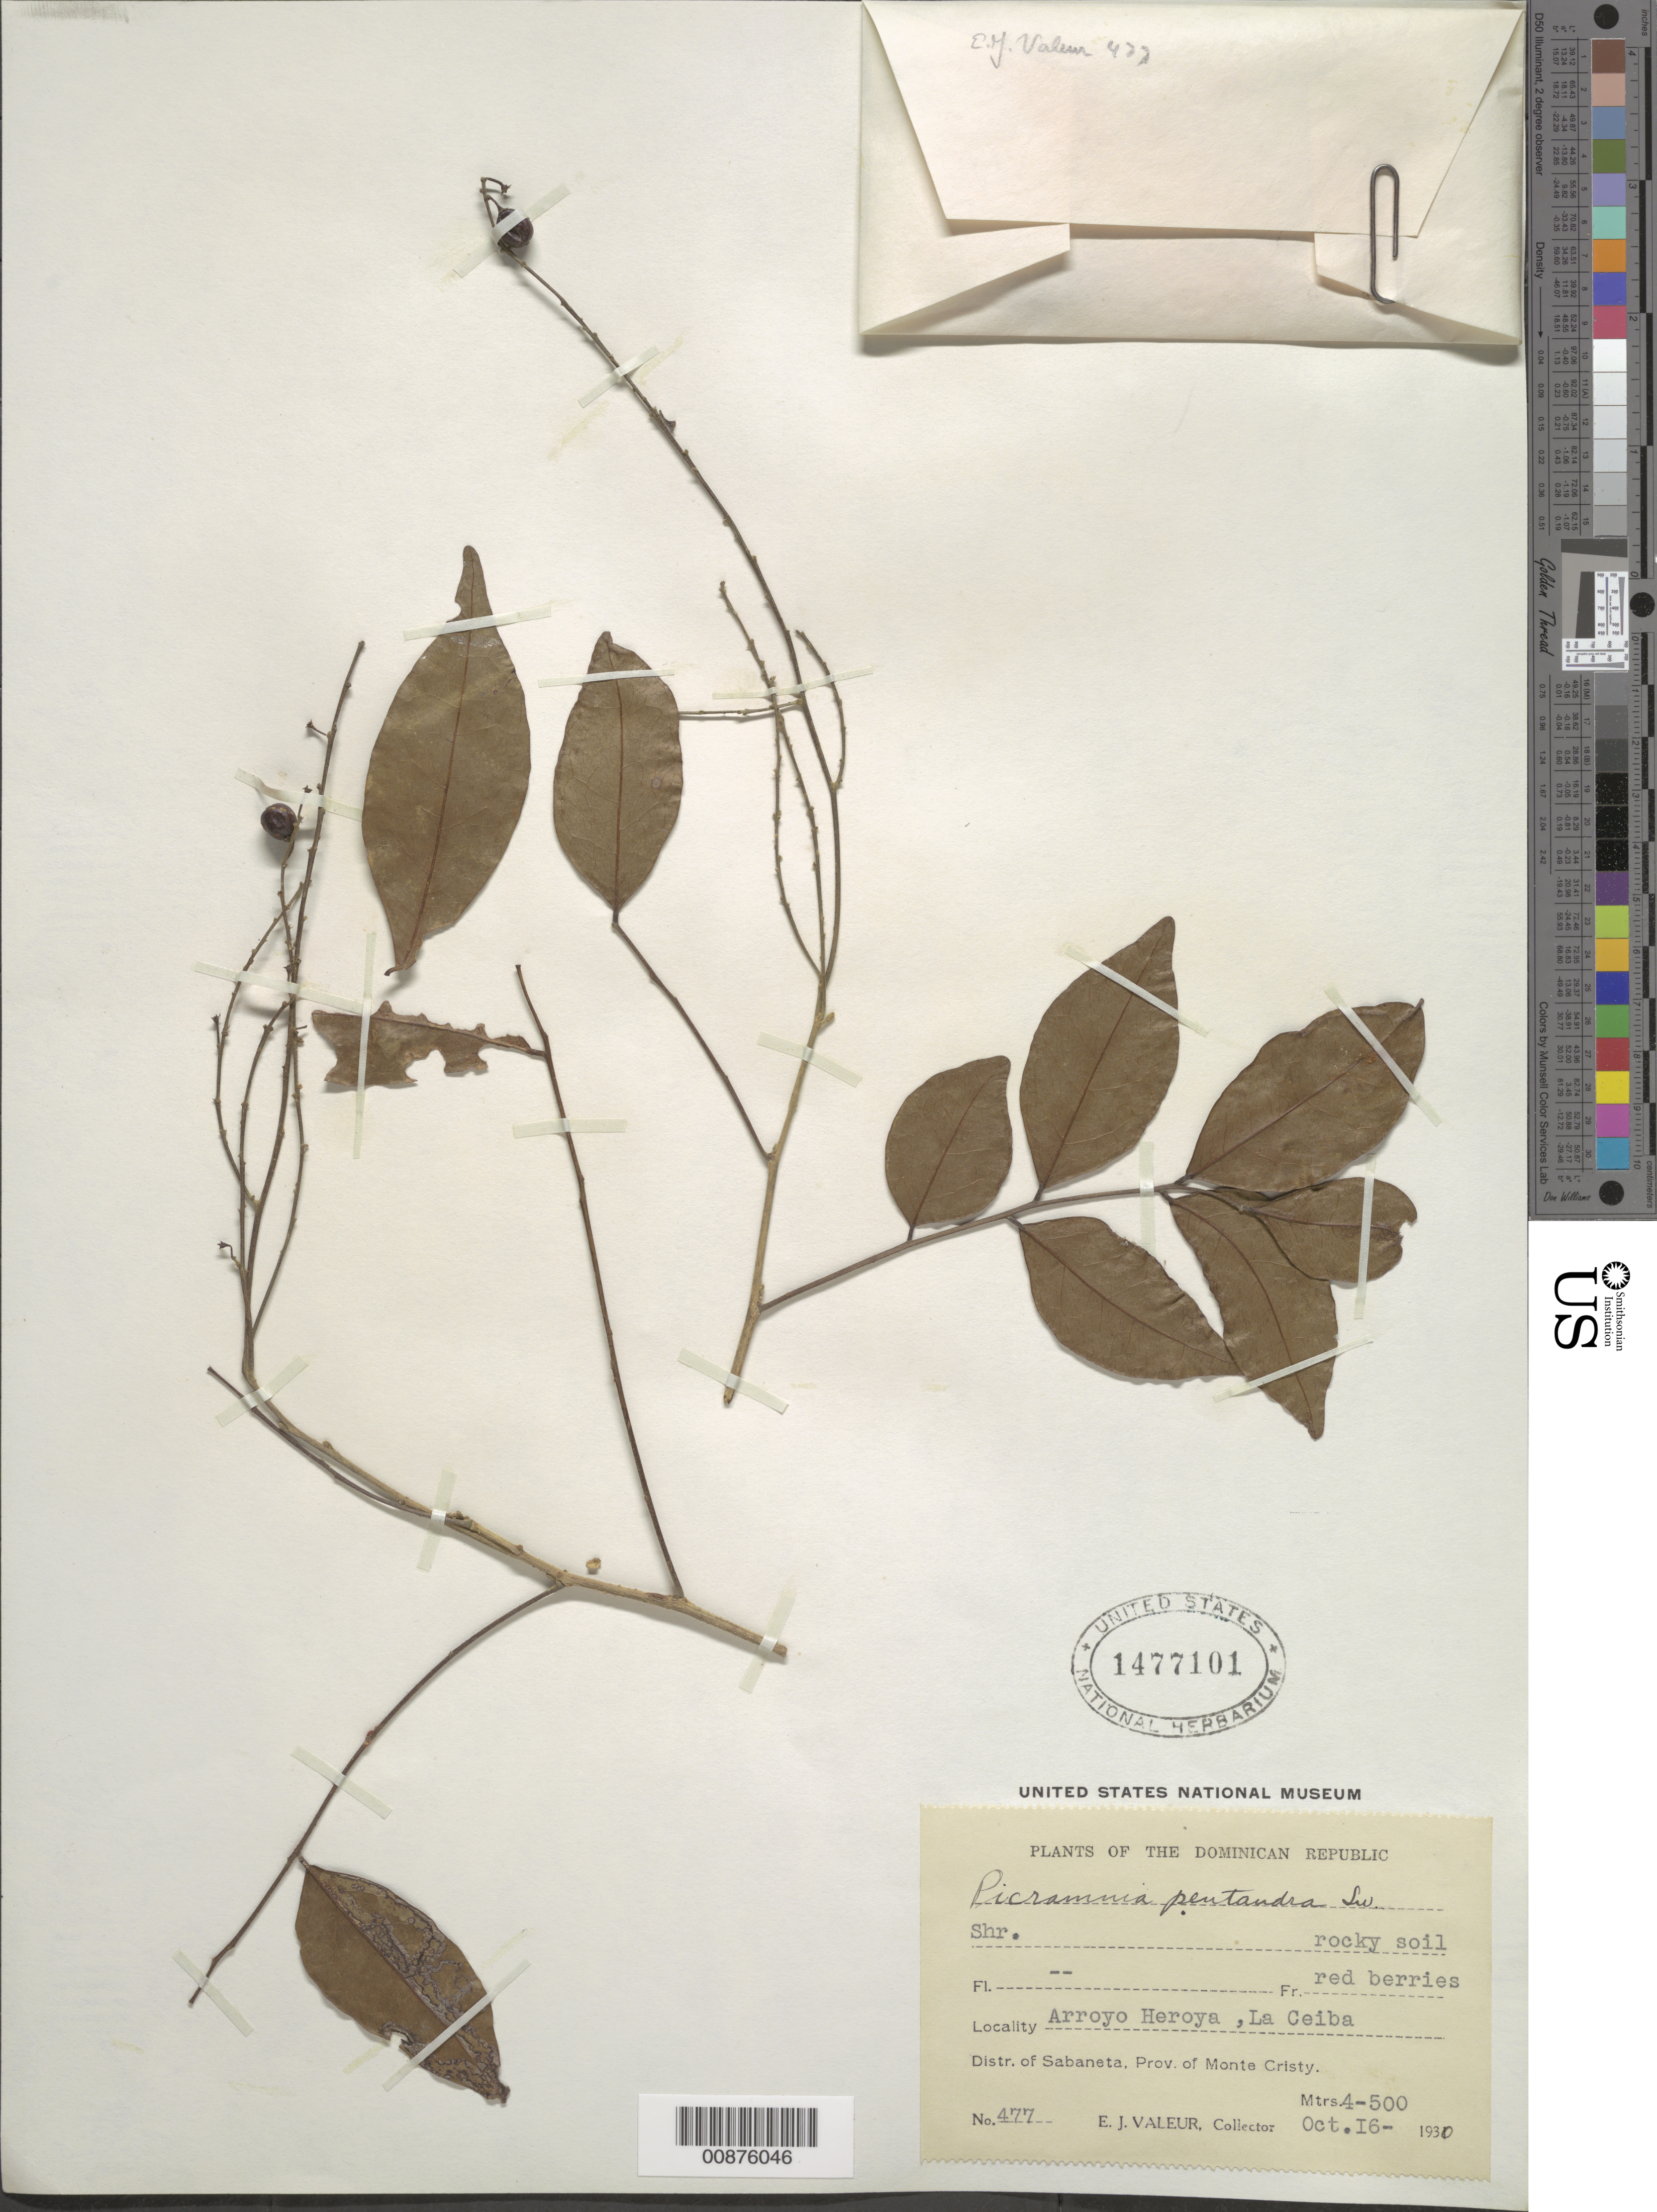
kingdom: Plantae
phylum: Tracheophyta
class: Magnoliopsida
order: Picramniales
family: Picramniaceae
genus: Picramnia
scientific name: Picramnia pentandra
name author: Sw.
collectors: E. Valeur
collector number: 477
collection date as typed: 16 Oct 1930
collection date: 1930-10-16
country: Dominican Republic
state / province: Monte Cristi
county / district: Sabaneta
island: Hispaniola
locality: Arroyo Heroya, La Ceiba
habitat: Rocky soil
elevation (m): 400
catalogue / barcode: US 1477101